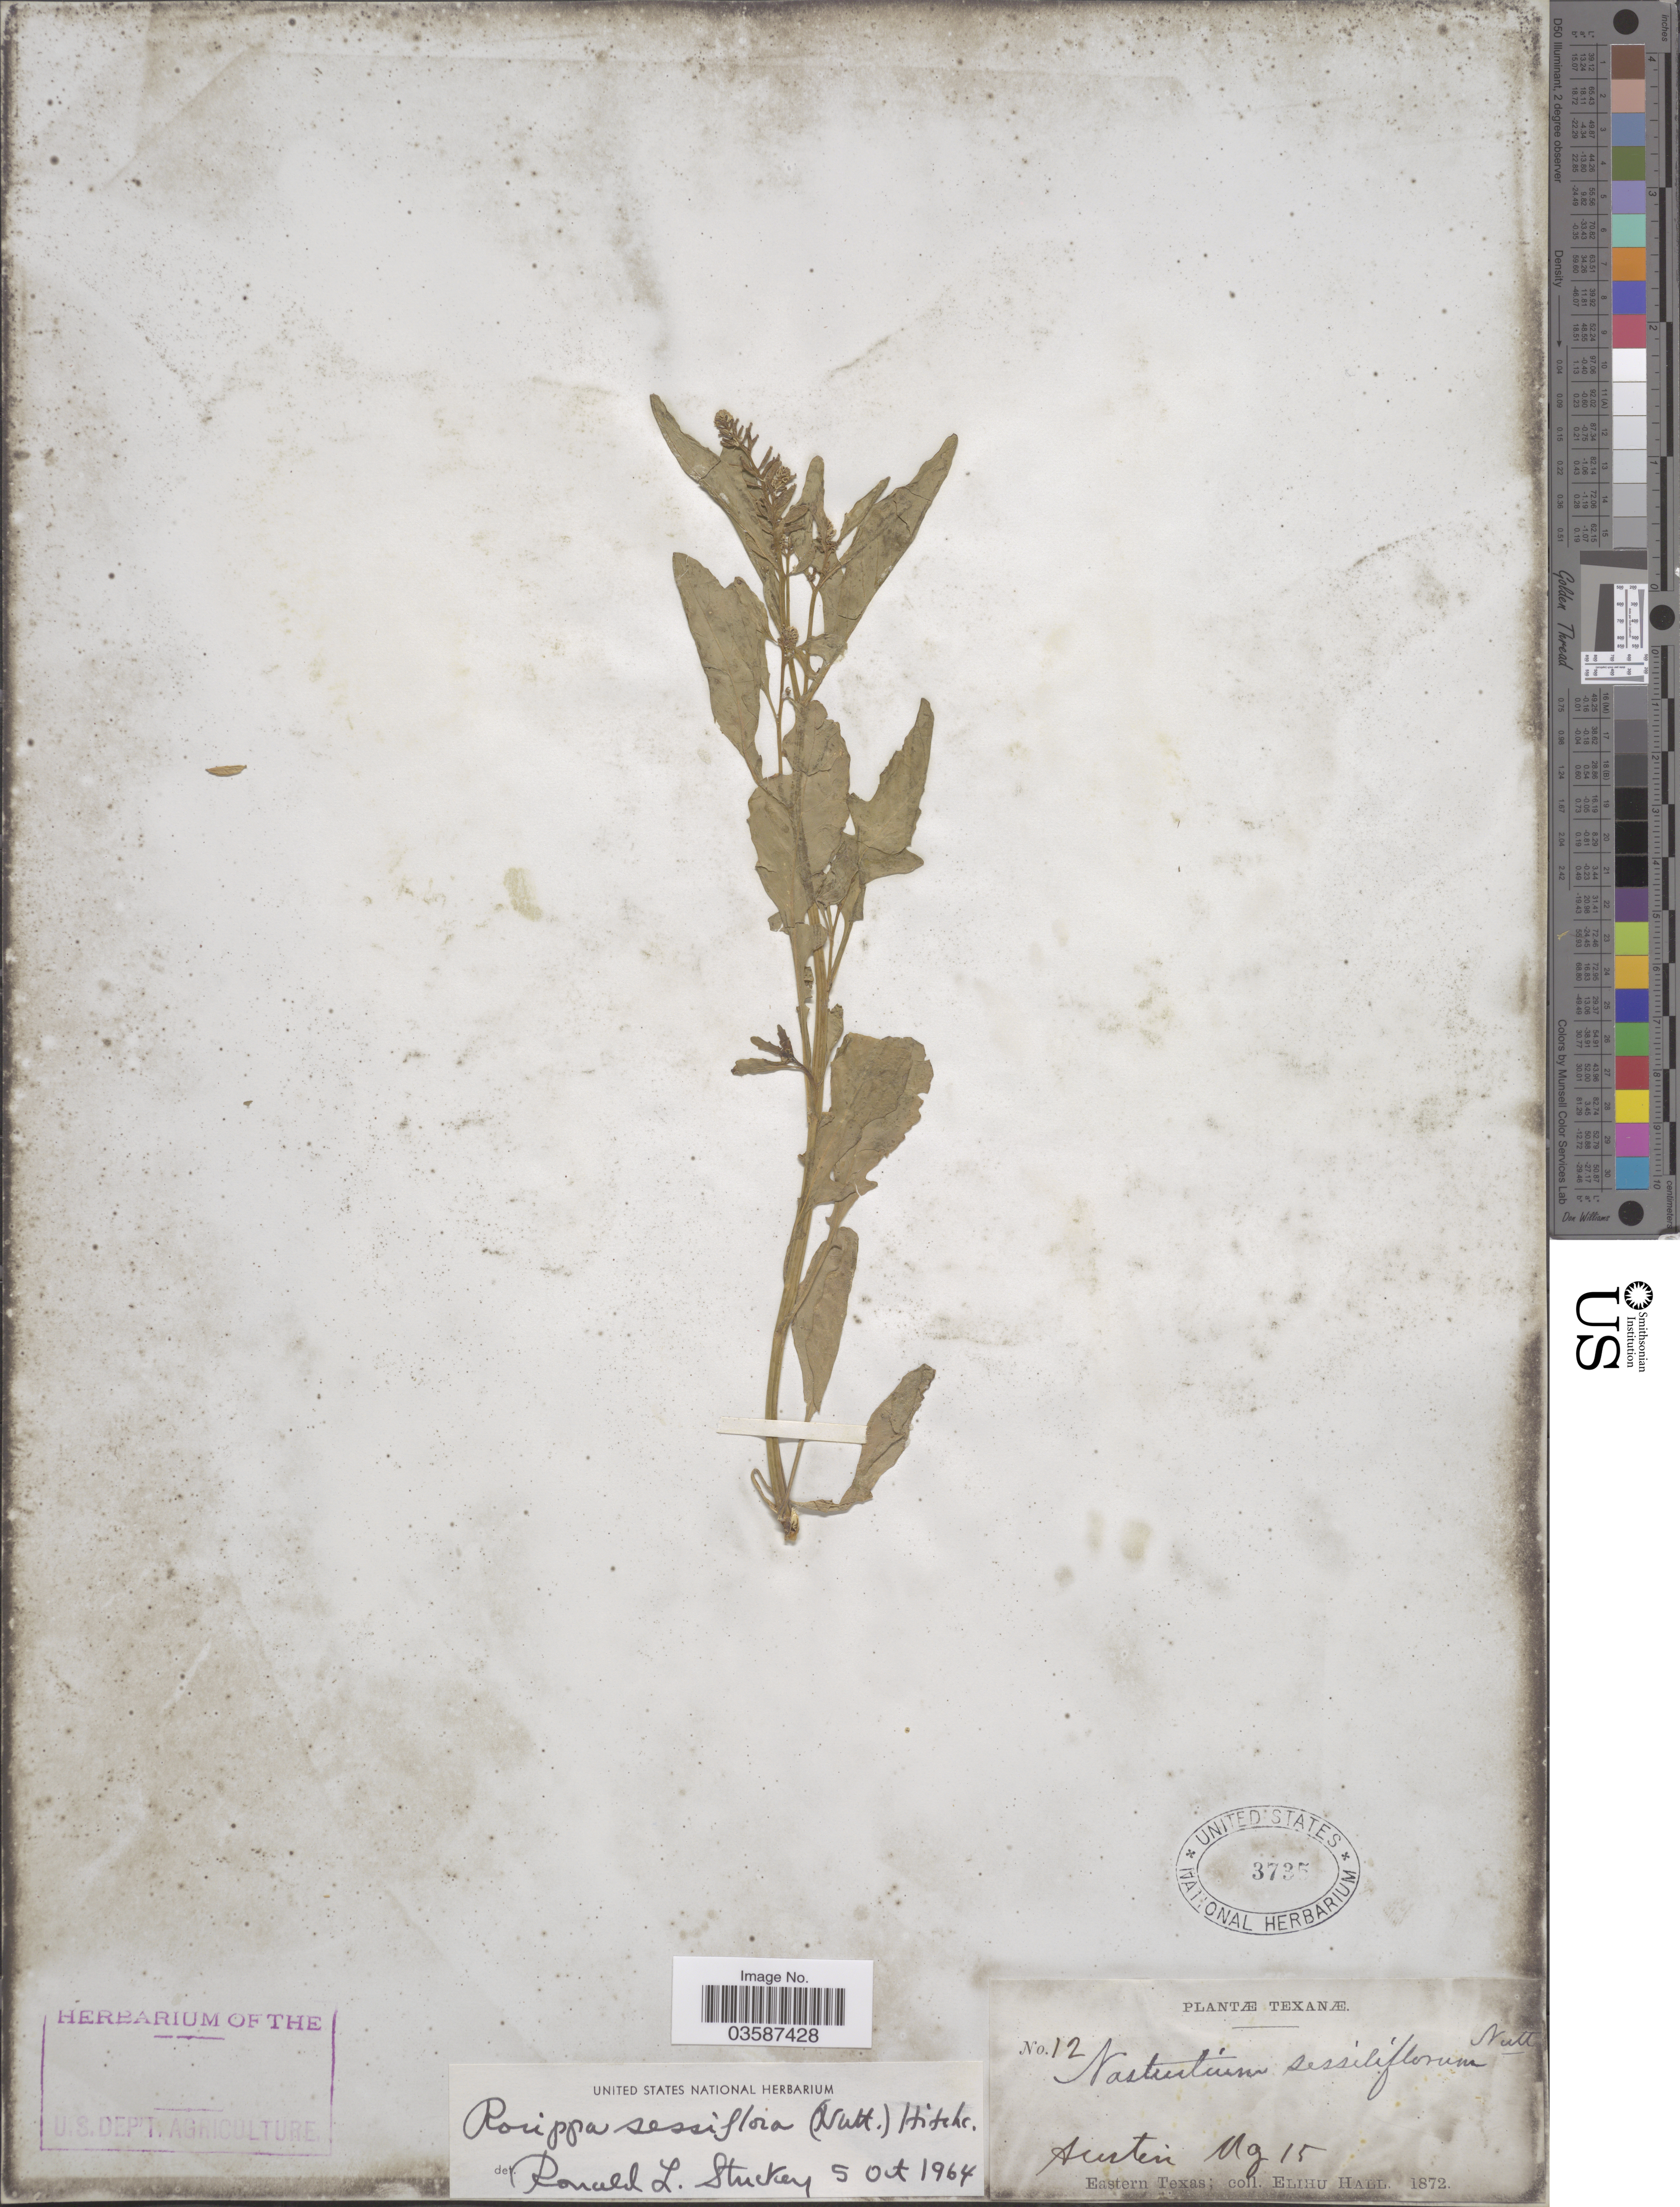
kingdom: Plantae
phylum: Tracheophyta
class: Magnoliopsida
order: Brassicales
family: Brassicaceae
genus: Rorippa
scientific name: Rorippa sessiliflora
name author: (Nutt.) Hitchc.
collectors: E. Hall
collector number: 12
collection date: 1872-05-15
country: United States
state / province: Texas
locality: Austin. Eastern Texas.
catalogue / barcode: US 3735